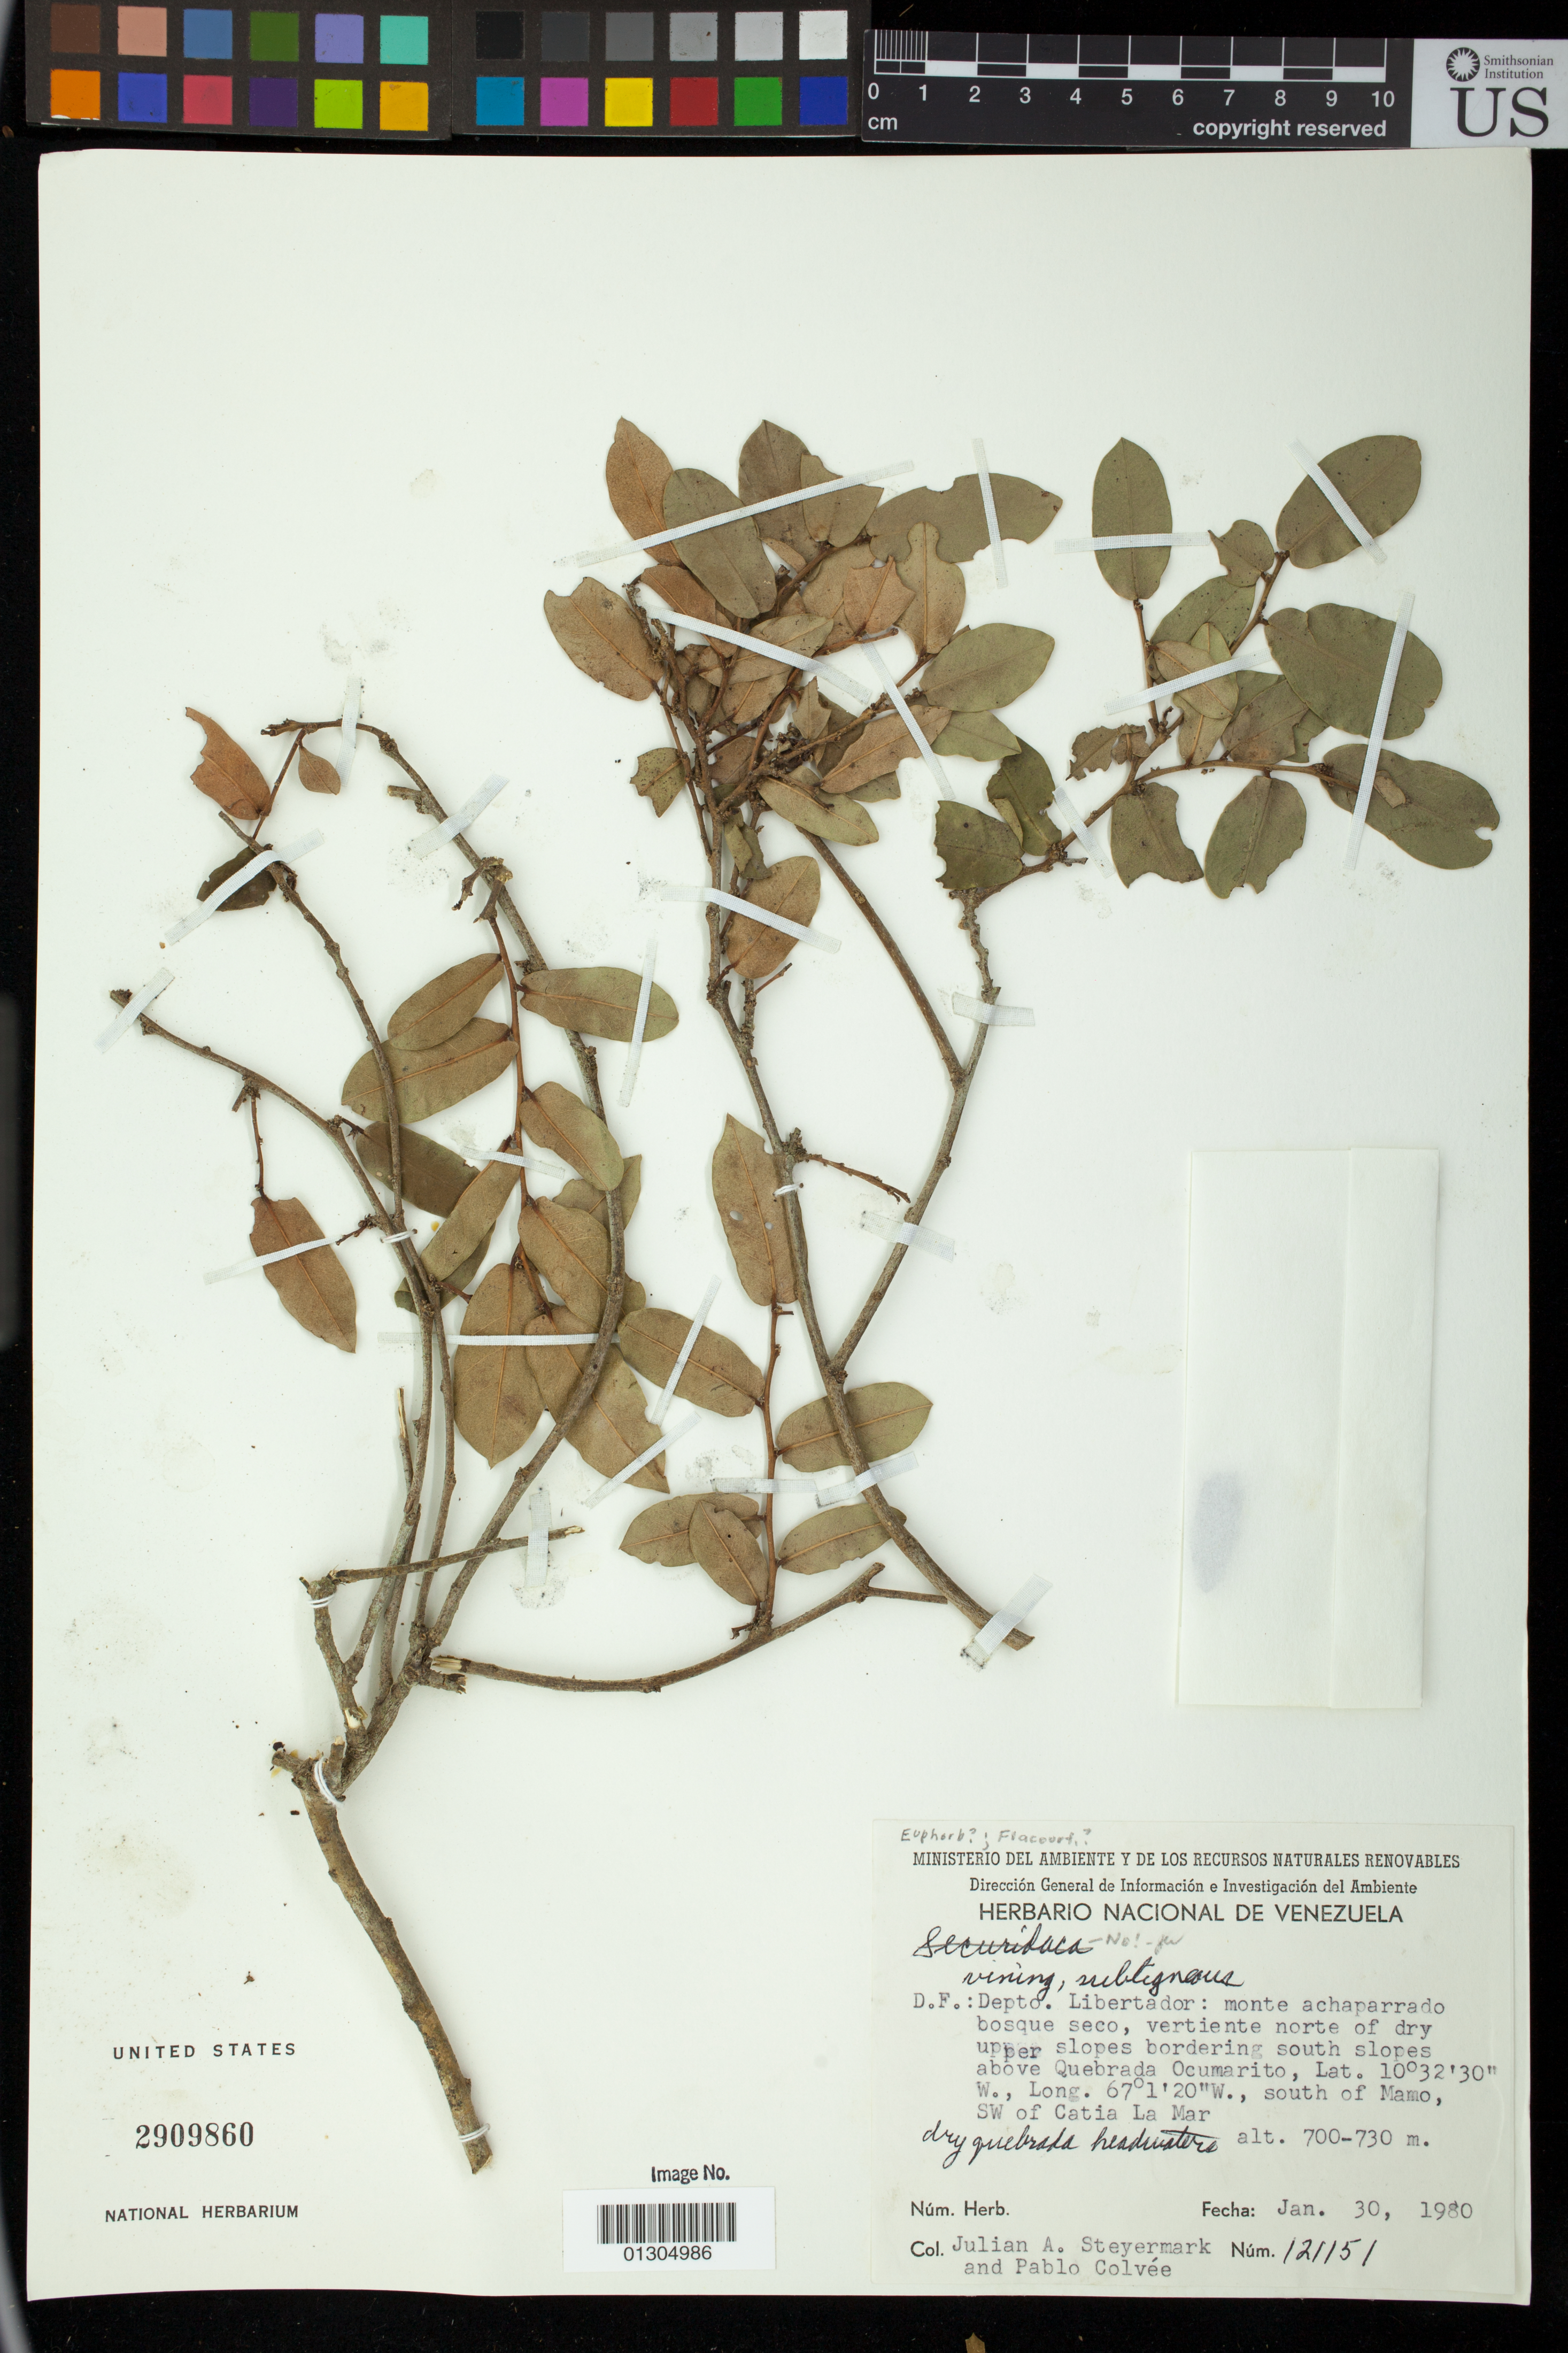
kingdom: Plantae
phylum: Tracheophyta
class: Magnoliopsida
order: Malpighiales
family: Euphorbiaceae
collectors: J. Steyermark & P. Colvée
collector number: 121151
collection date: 1980-01-30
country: Venezuela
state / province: Vargas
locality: Depto. Libertador:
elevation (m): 213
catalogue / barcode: US 2909860